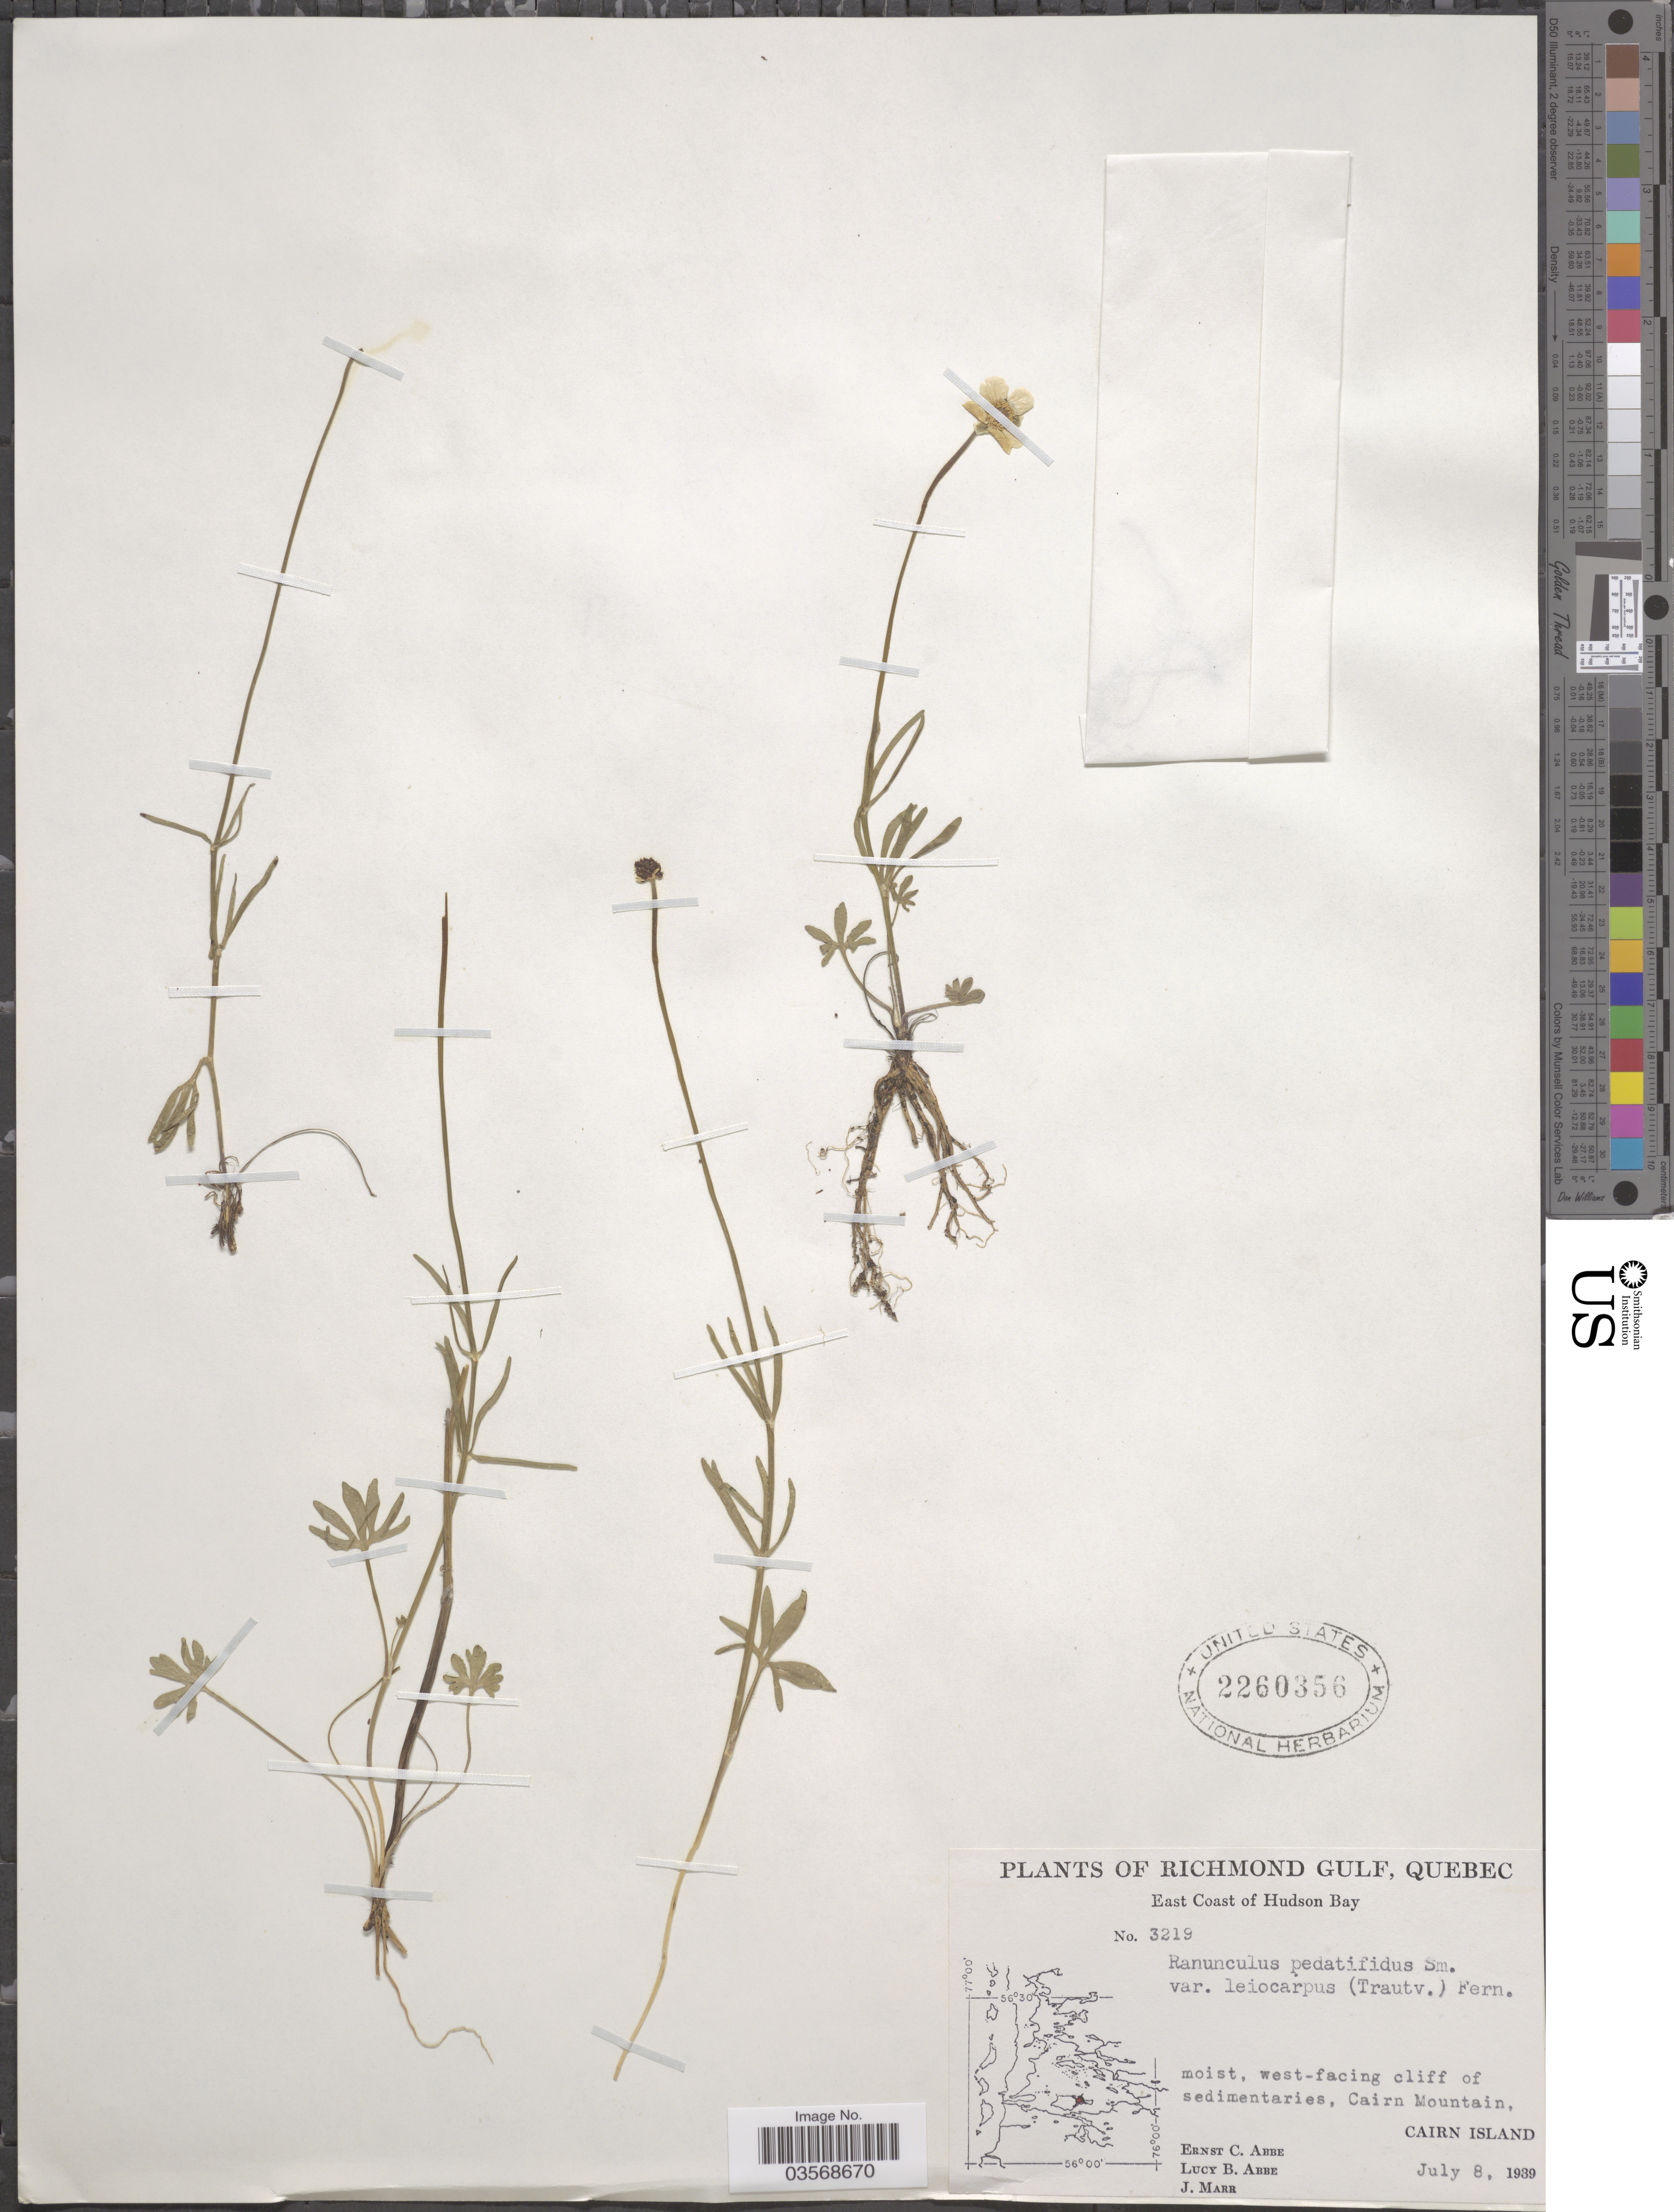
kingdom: Plantae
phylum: Tracheophyta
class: Magnoliopsida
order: Ranunculales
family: Ranunculaceae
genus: Ranunculus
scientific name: Ranunculus pedatifidus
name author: Sm.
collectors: E. C. Abbe, L. B. Abbe & J. Marr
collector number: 3219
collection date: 1939-07-08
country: Canada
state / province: Quebec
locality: Richmond Gulf. East Coast of Hudson Bay. Moist, west-facing cliff of sedimentaries, Cairn Mountain, Cairn Island.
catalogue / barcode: US 2260356